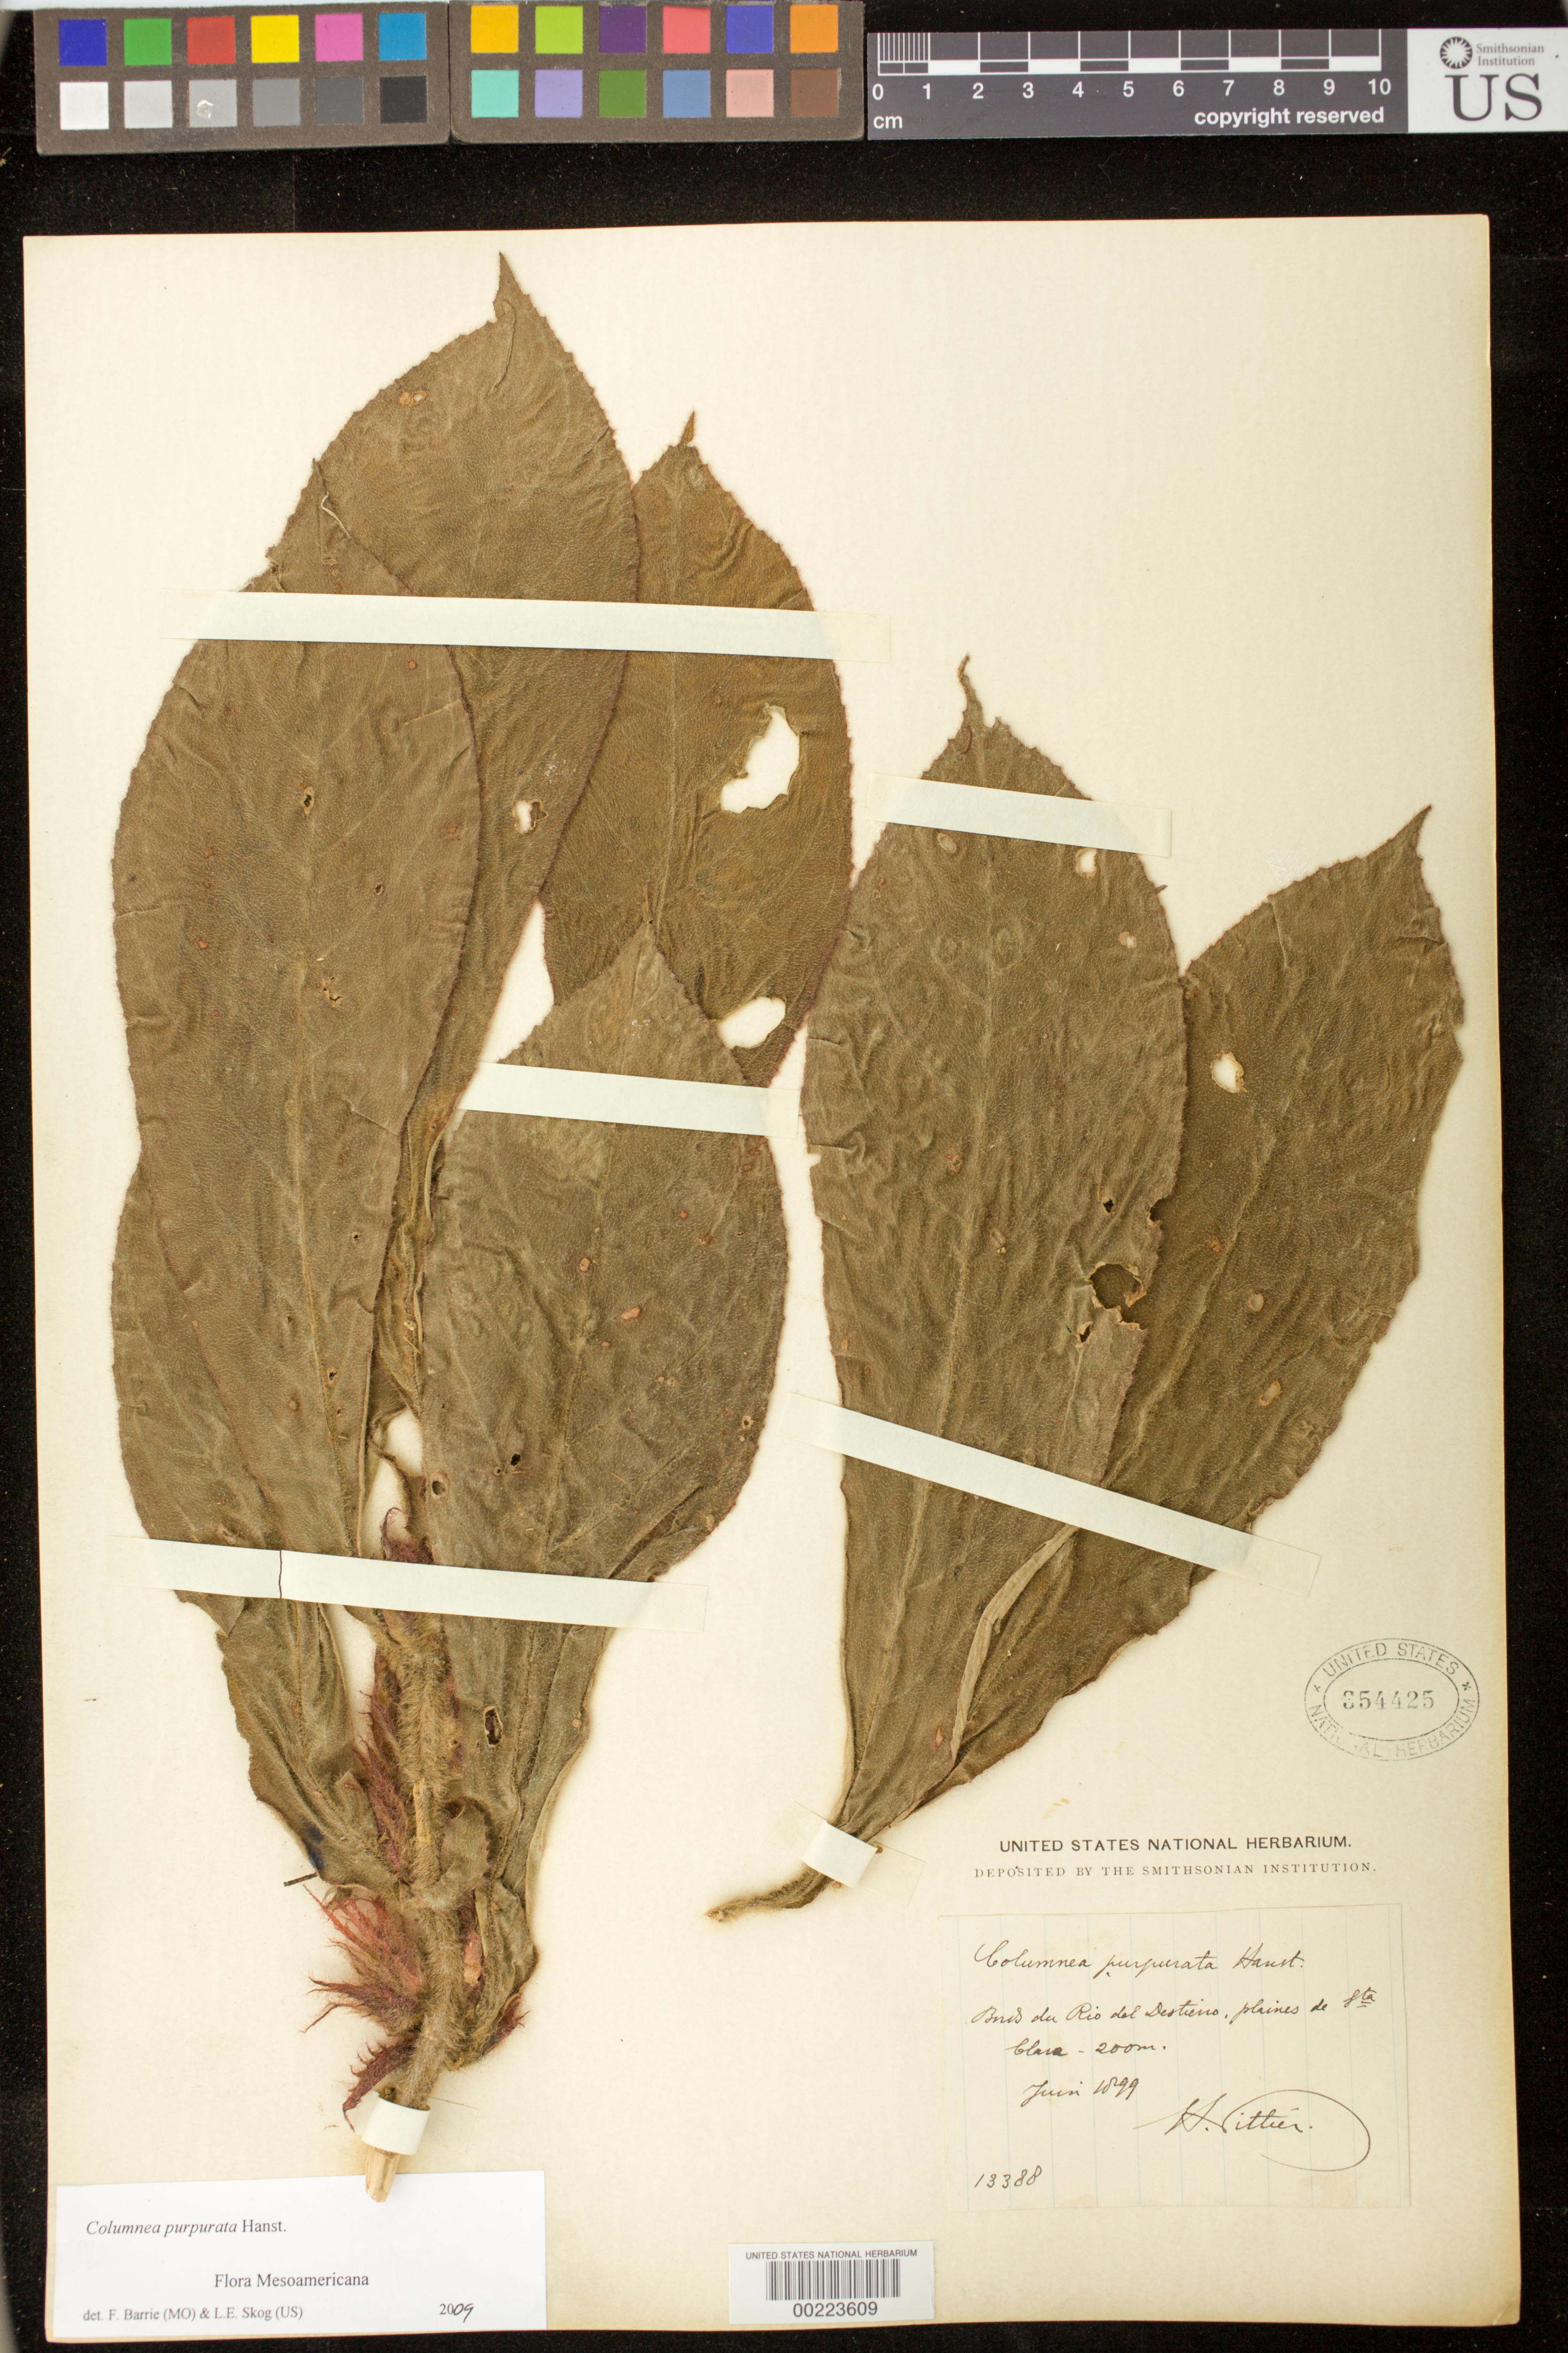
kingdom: Plantae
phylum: Tracheophyta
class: Magnoliopsida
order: Lamiales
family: Gesneriaceae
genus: Columnea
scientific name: Columnea purpurata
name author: Hanst.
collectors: H. F. Pittier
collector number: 13388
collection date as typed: Jun 1899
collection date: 1899-06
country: Costa Rica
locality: Banks of Rio del Destierro, plains of Santa Clara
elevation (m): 200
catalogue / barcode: US 354425